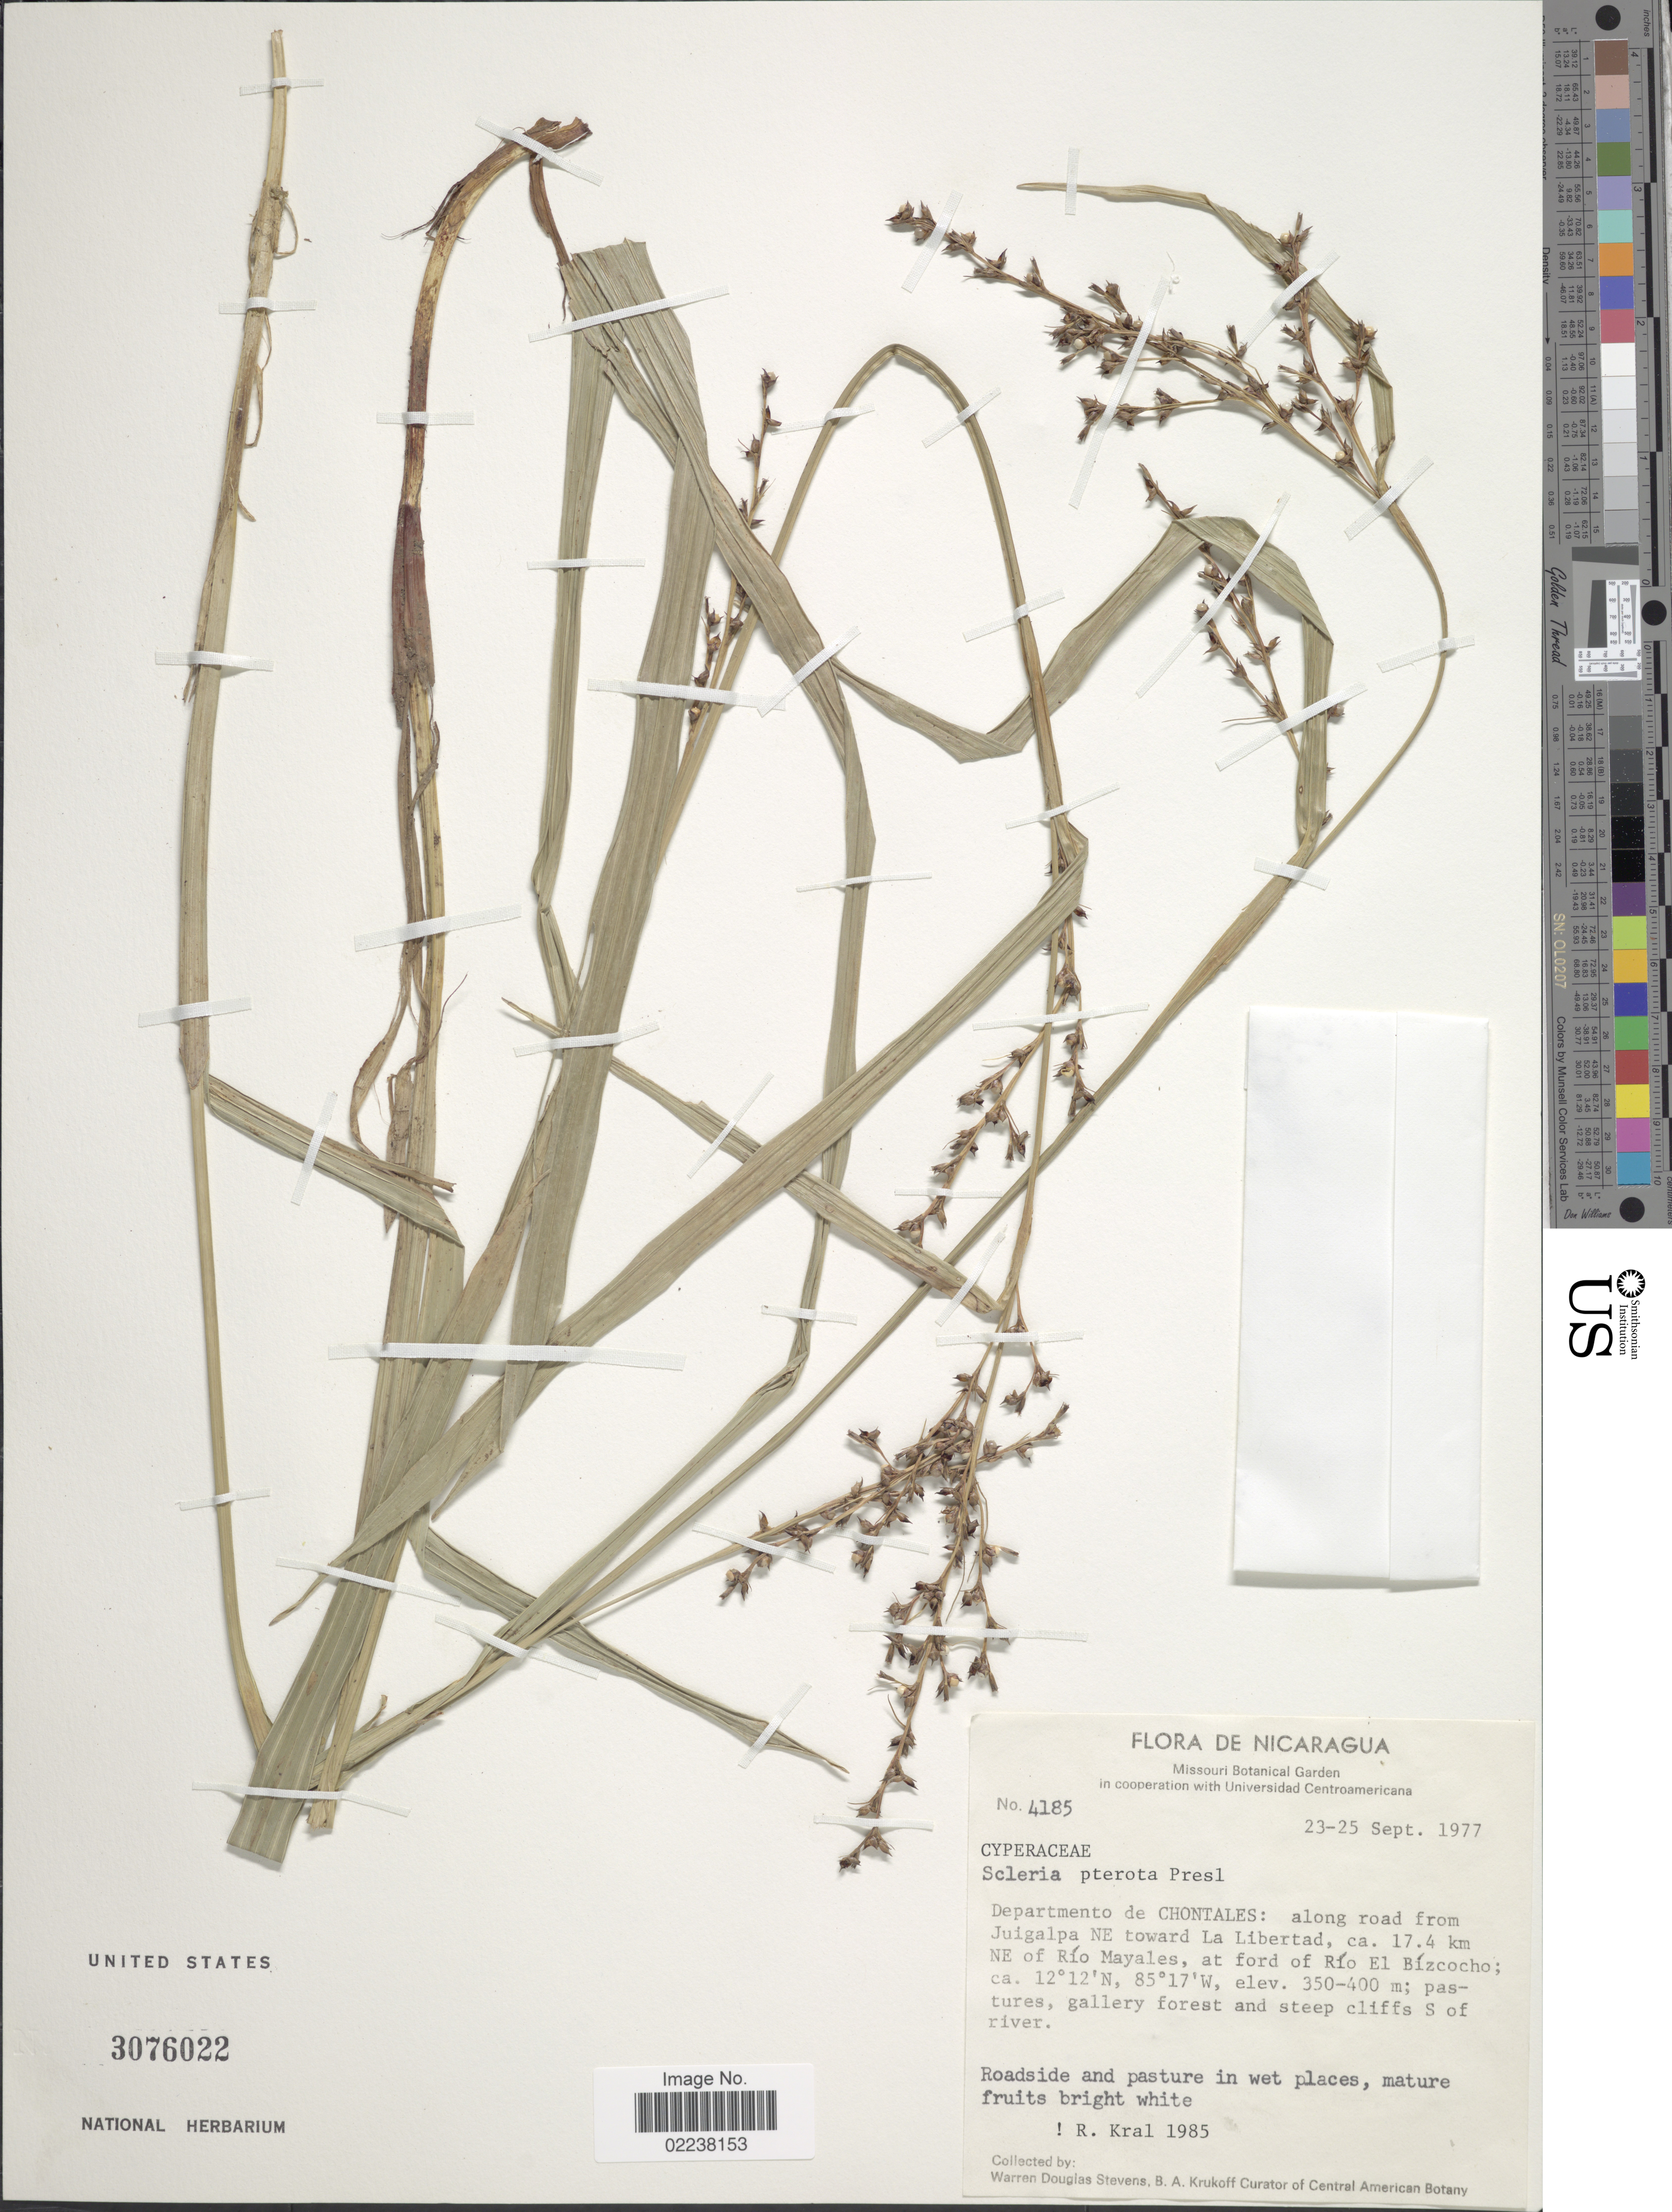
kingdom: Plantae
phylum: Tracheophyta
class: Liliopsida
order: Poales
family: Cyperaceae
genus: Scleria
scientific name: Scleria gaertneri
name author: Raddi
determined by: Strong, Mark T., (BOT), Smithsonian Institution - National Museum of Natural History (UNITED STATES)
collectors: W. D. Stevens & B. A. Krukoff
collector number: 4185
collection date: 1977-09-23/1977-09-25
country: Nicaragua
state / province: Chontales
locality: Along road from Juigalpa NE toward La Libertad, ca. 17.4 km NE of Rio Mayales, at ford of Rio El Bizcocho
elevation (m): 350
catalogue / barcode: US 3076022